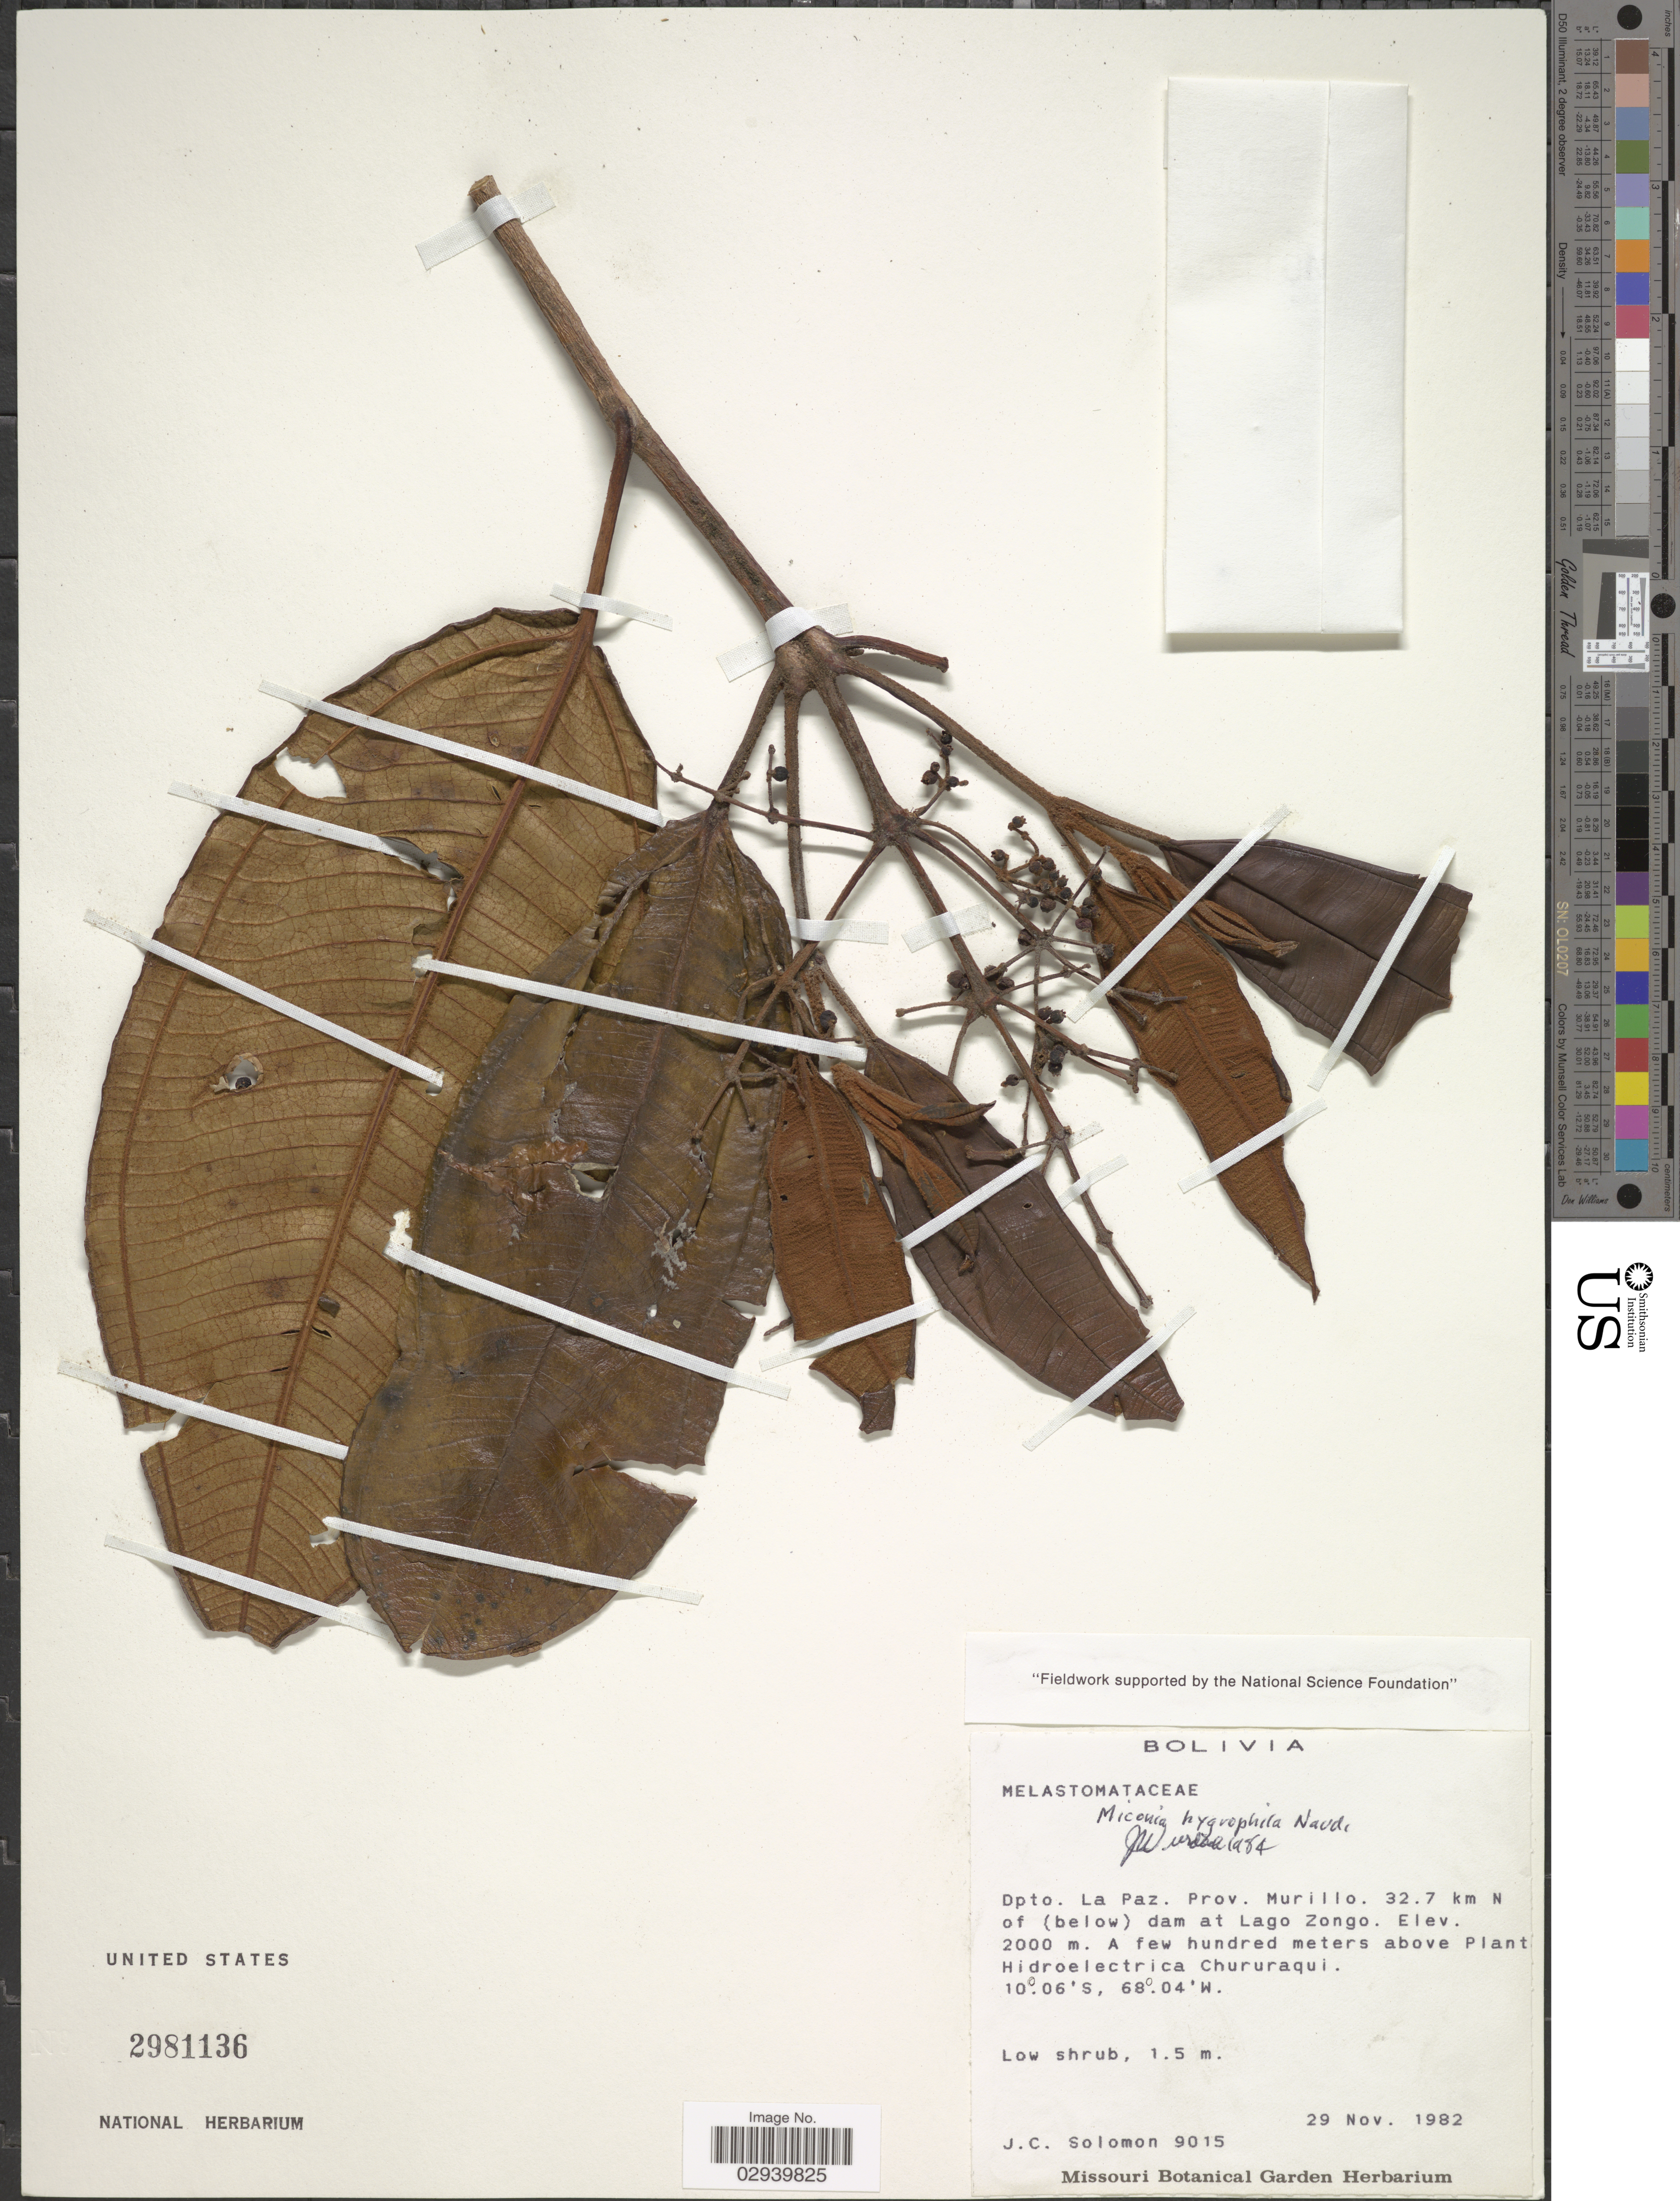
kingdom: Plantae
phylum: Tracheophyta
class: Magnoliopsida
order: Myrtales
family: Melastomataceae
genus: Miconia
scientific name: Miconia hygrophila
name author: Naudin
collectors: J. C. Solomon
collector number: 9015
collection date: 1982-11-29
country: Bolivia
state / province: La Paz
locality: Dpto. La Paz. Prov. Murillo. 32.7 km N of (below) dam at Lago Zongo.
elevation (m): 2000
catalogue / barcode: US 2981136